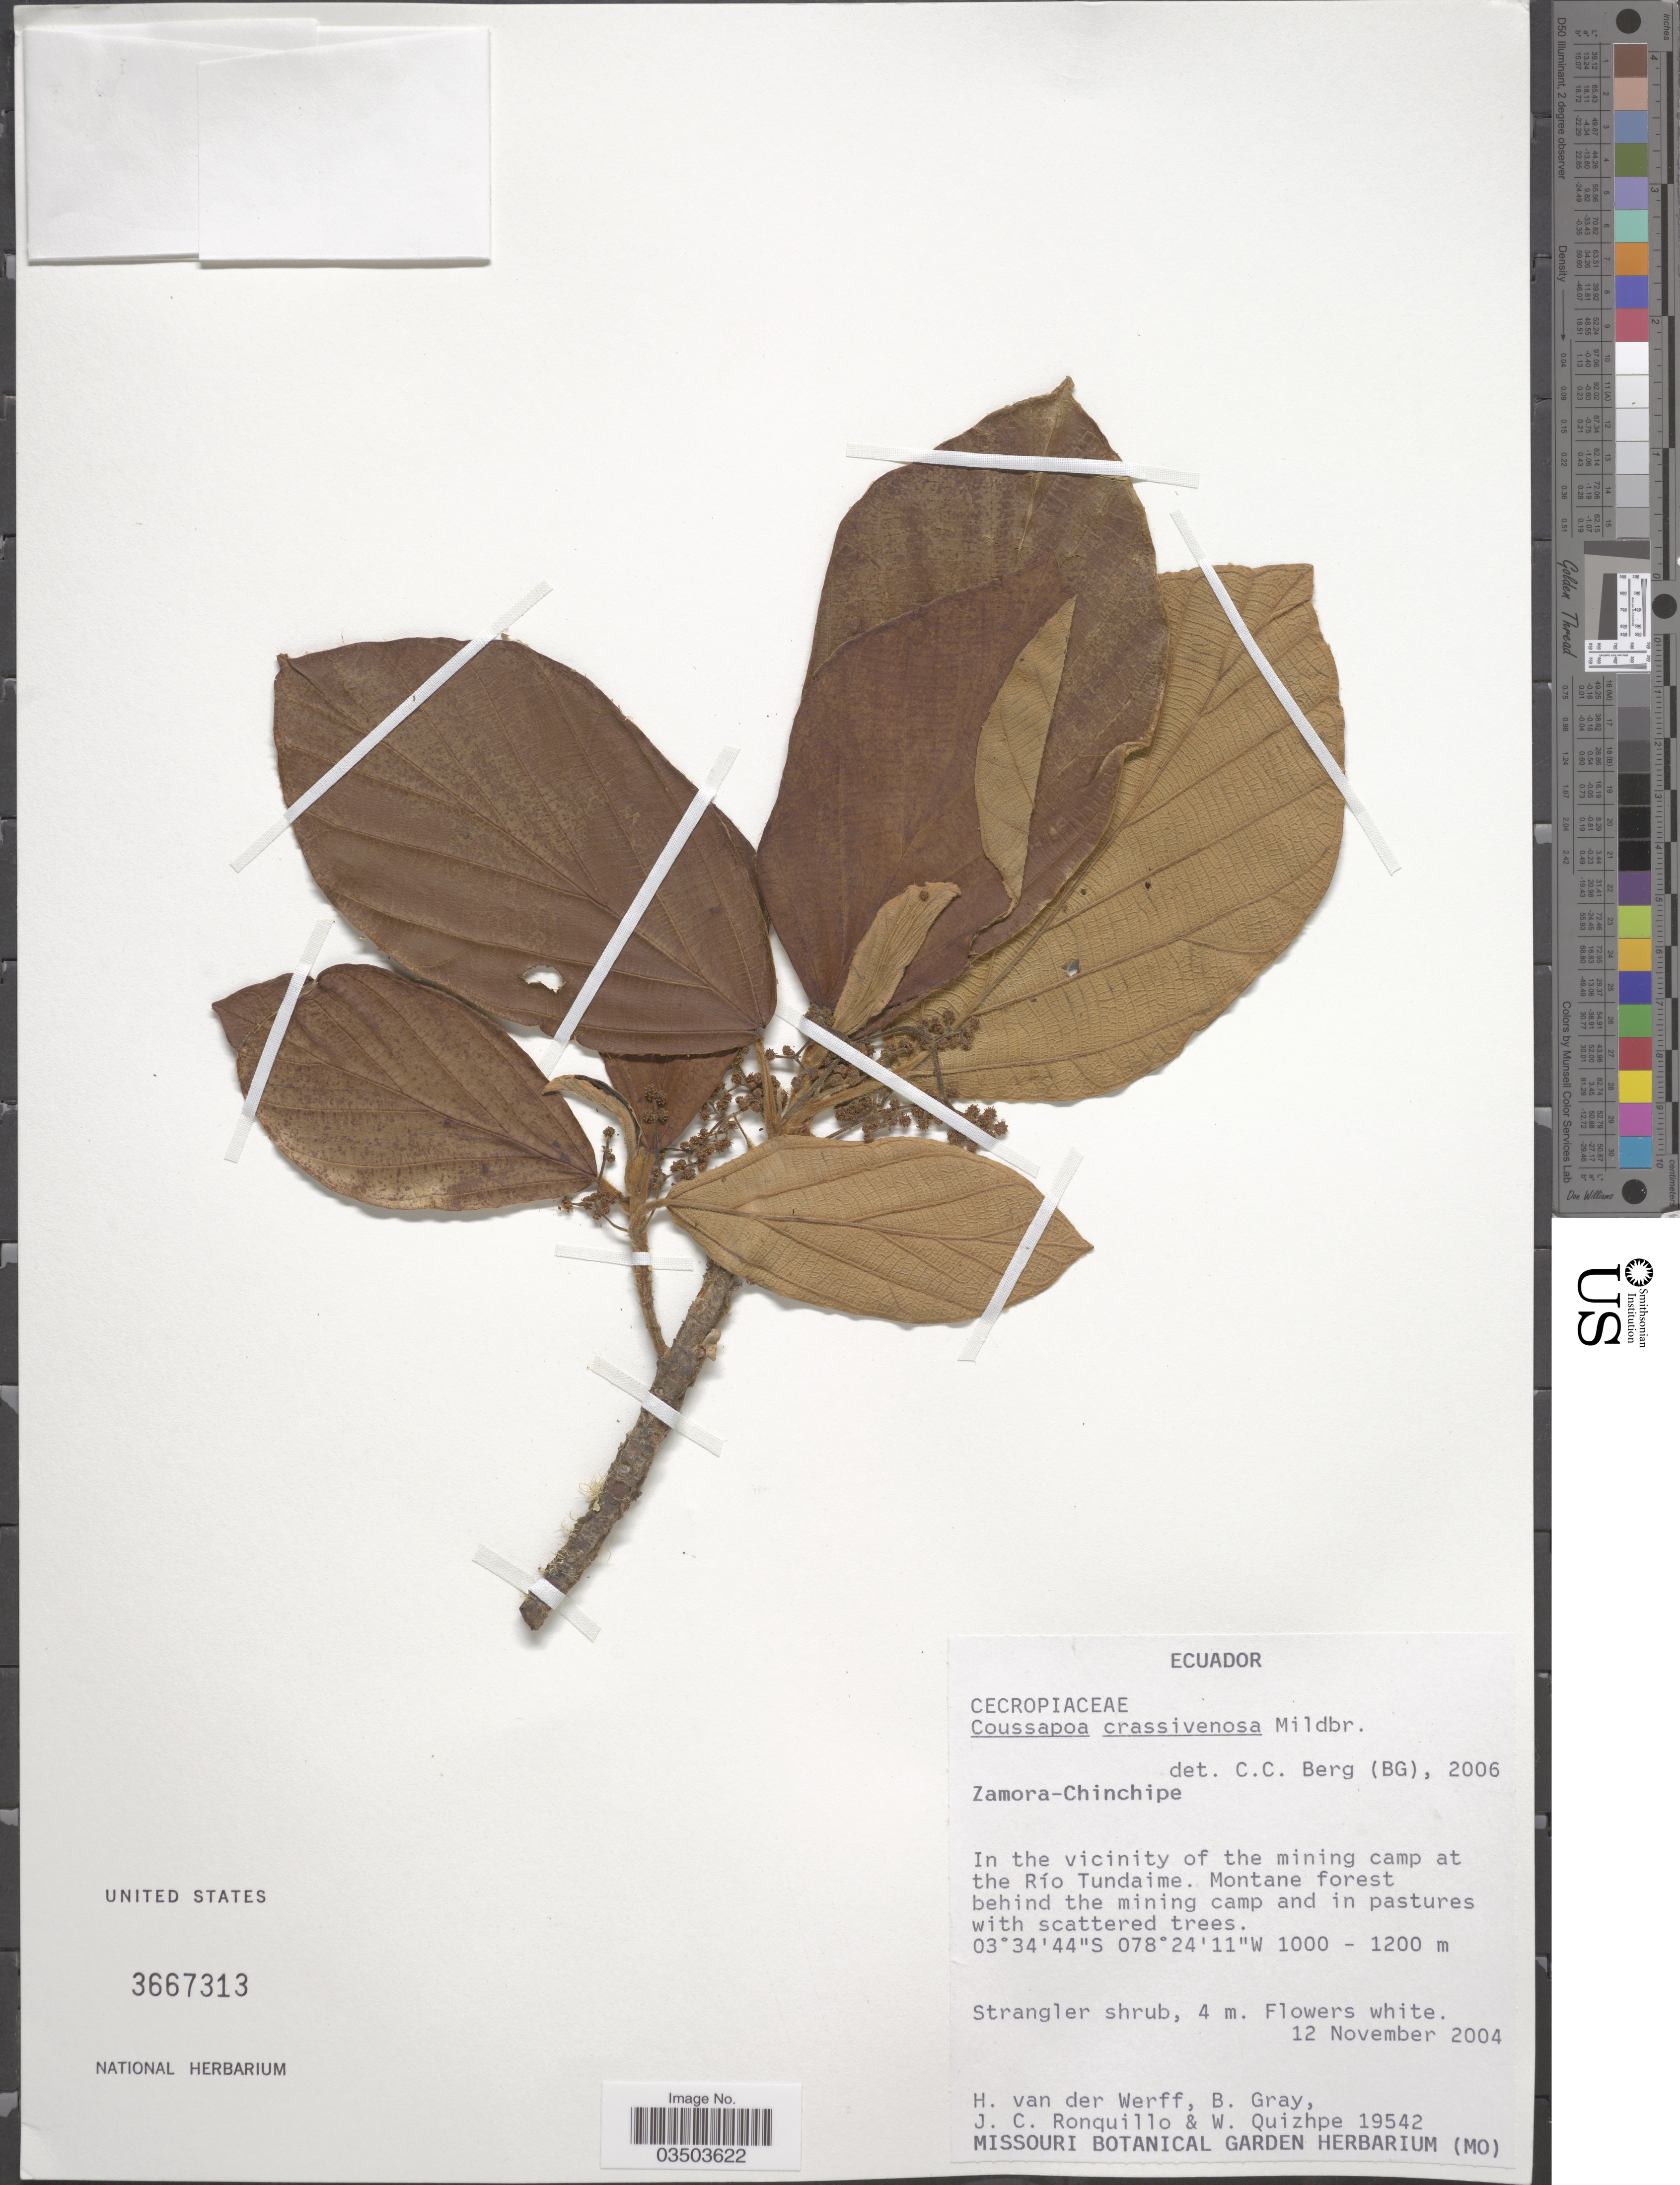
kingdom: Plantae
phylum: Tracheophyta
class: Magnoliopsida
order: Rosales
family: Urticaceae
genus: Coussapoa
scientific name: Coussapoa crassivenosa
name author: Mildbr.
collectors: H. van der Werff, B. Gray, J. Ronquillo & W. Quizhpe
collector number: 19542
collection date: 2004-11-12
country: Ecuador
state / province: Zamora-Chinchipe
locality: In the vicinity of the mining camp at the Río Tundaime.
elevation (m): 1000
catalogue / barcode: US 3667313